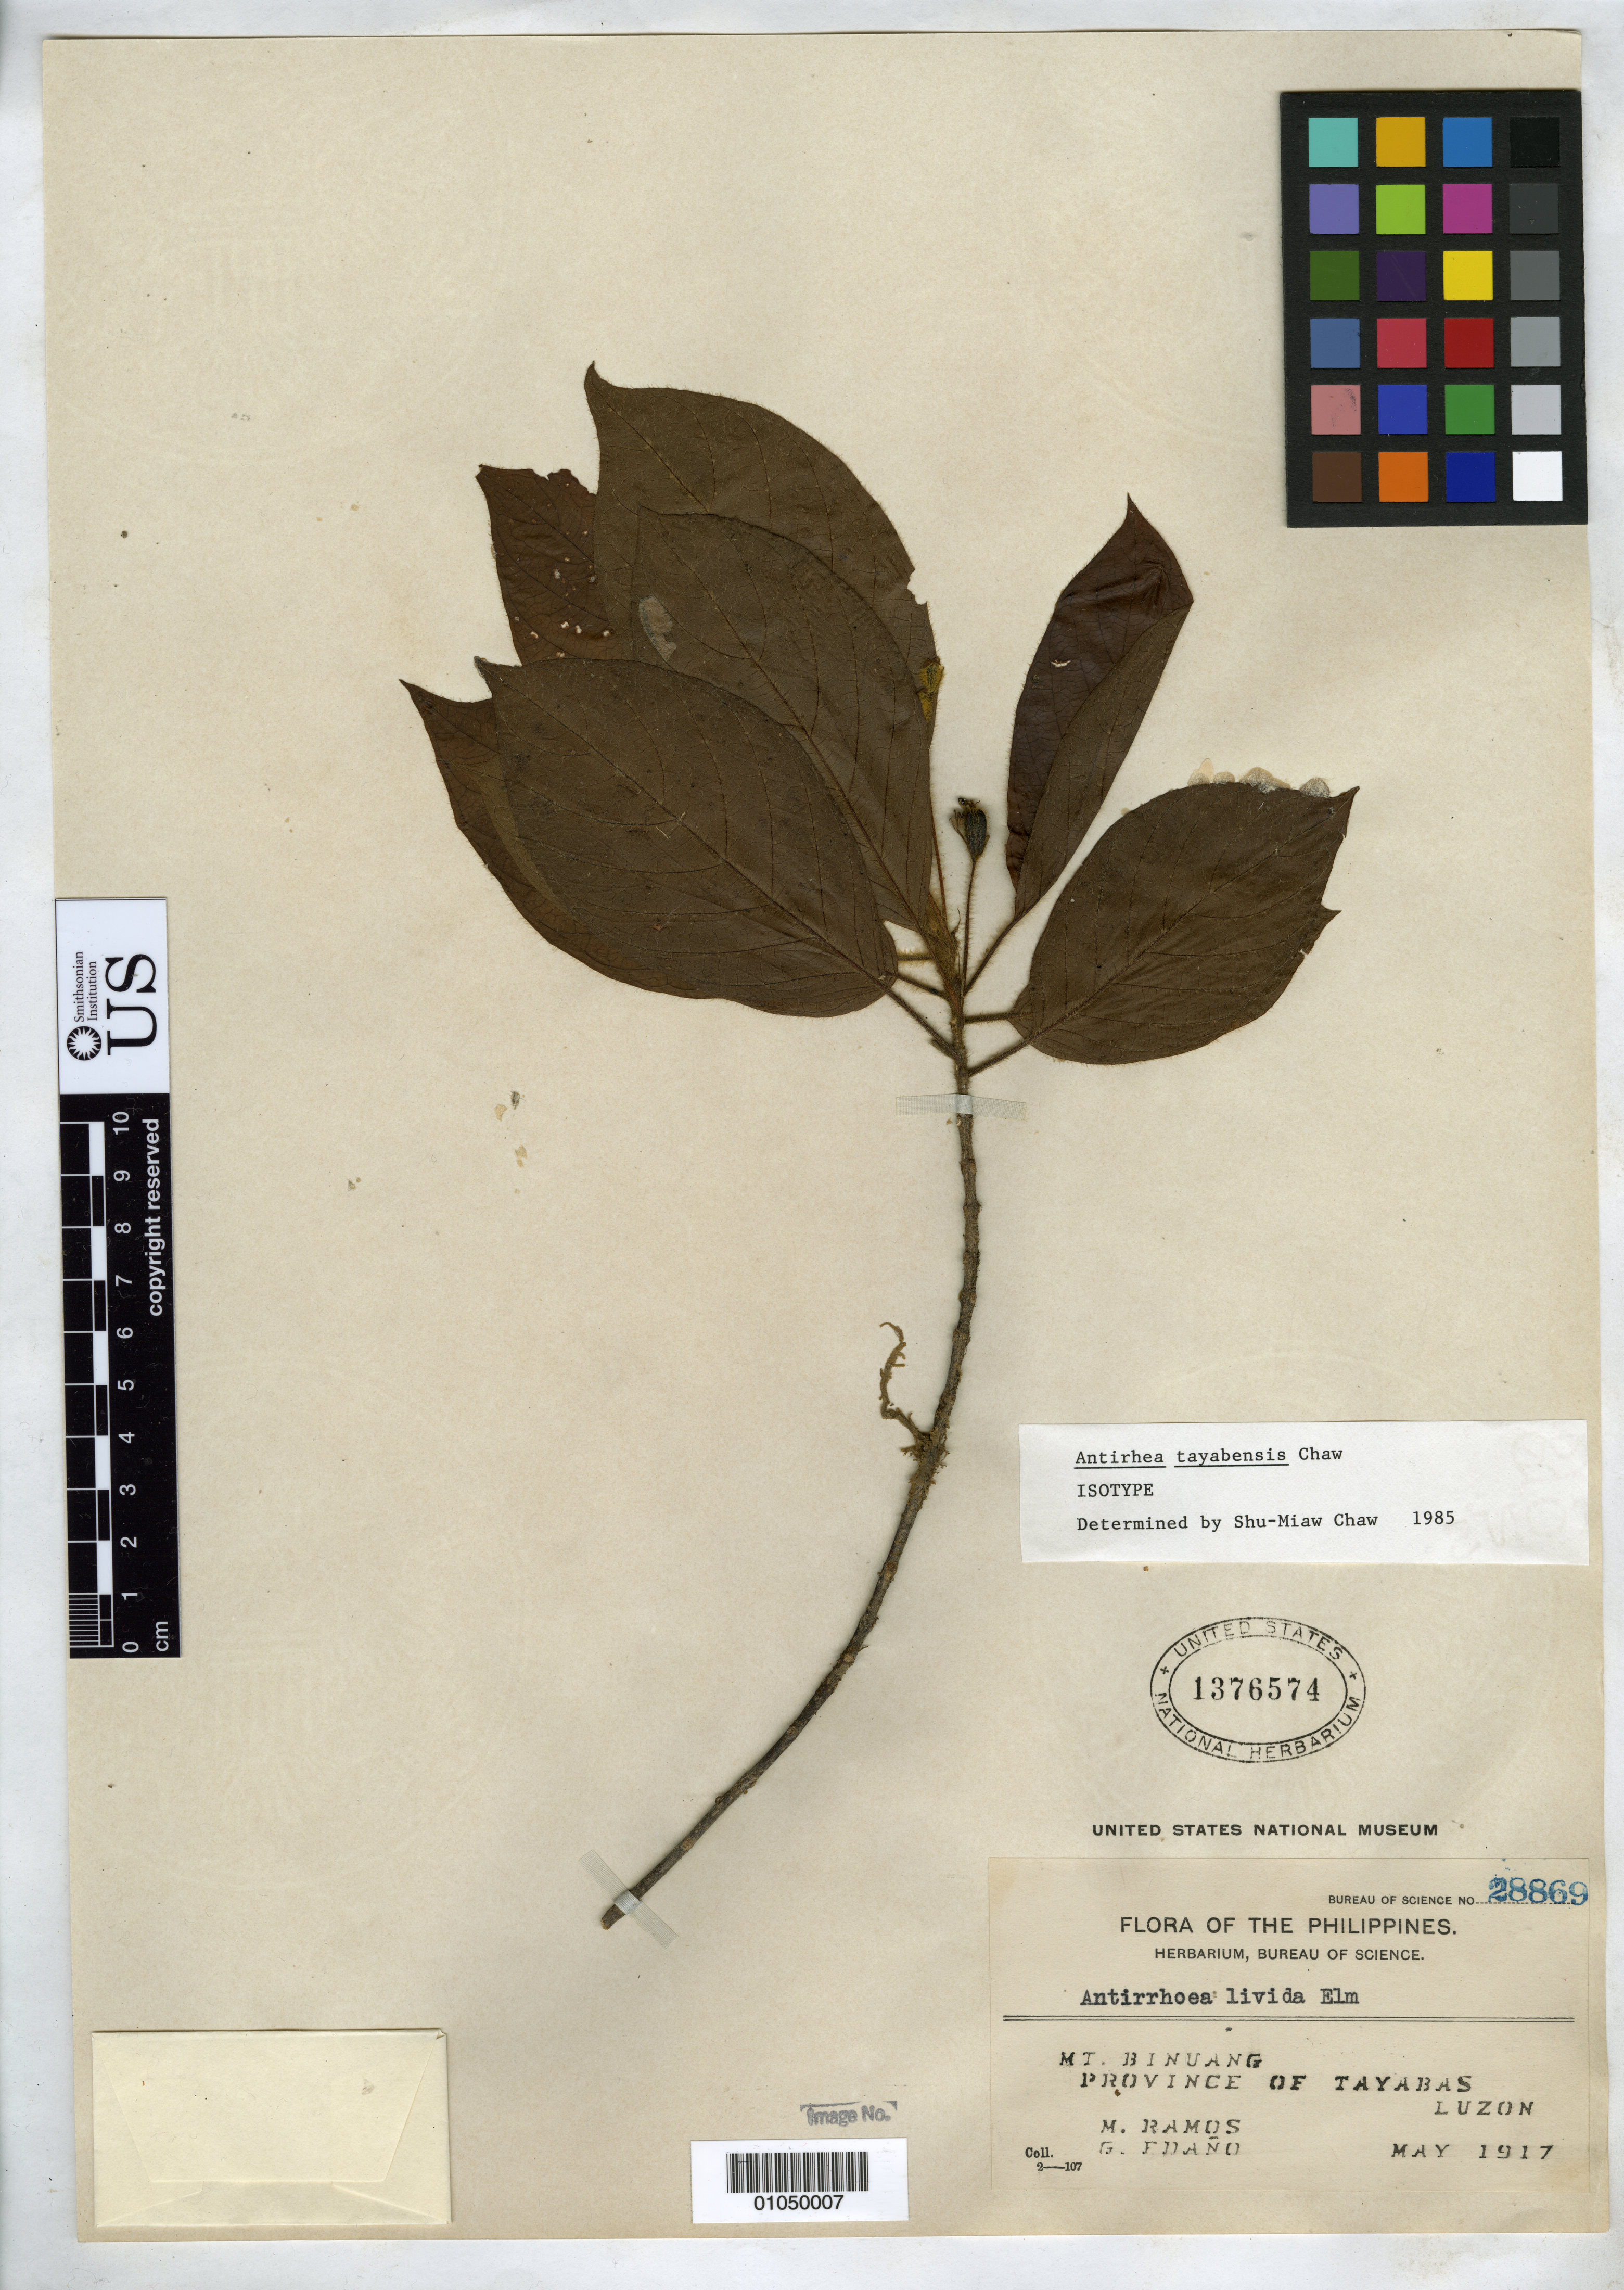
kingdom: Plantae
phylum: Tracheophyta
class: Magnoliopsida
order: Gentianales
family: Rubiaceae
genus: Antirhea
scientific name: Antirhea tayabensis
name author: Chaw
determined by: Chaw, S. M.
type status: Isotype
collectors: M. Ramos & G. Edaño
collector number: Bur. Sci. 28869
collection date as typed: May 1917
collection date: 1917-05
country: Philippines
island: Luzon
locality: Mt. Binuang, Province of Tayabas, Luzon.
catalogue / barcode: US 1376574